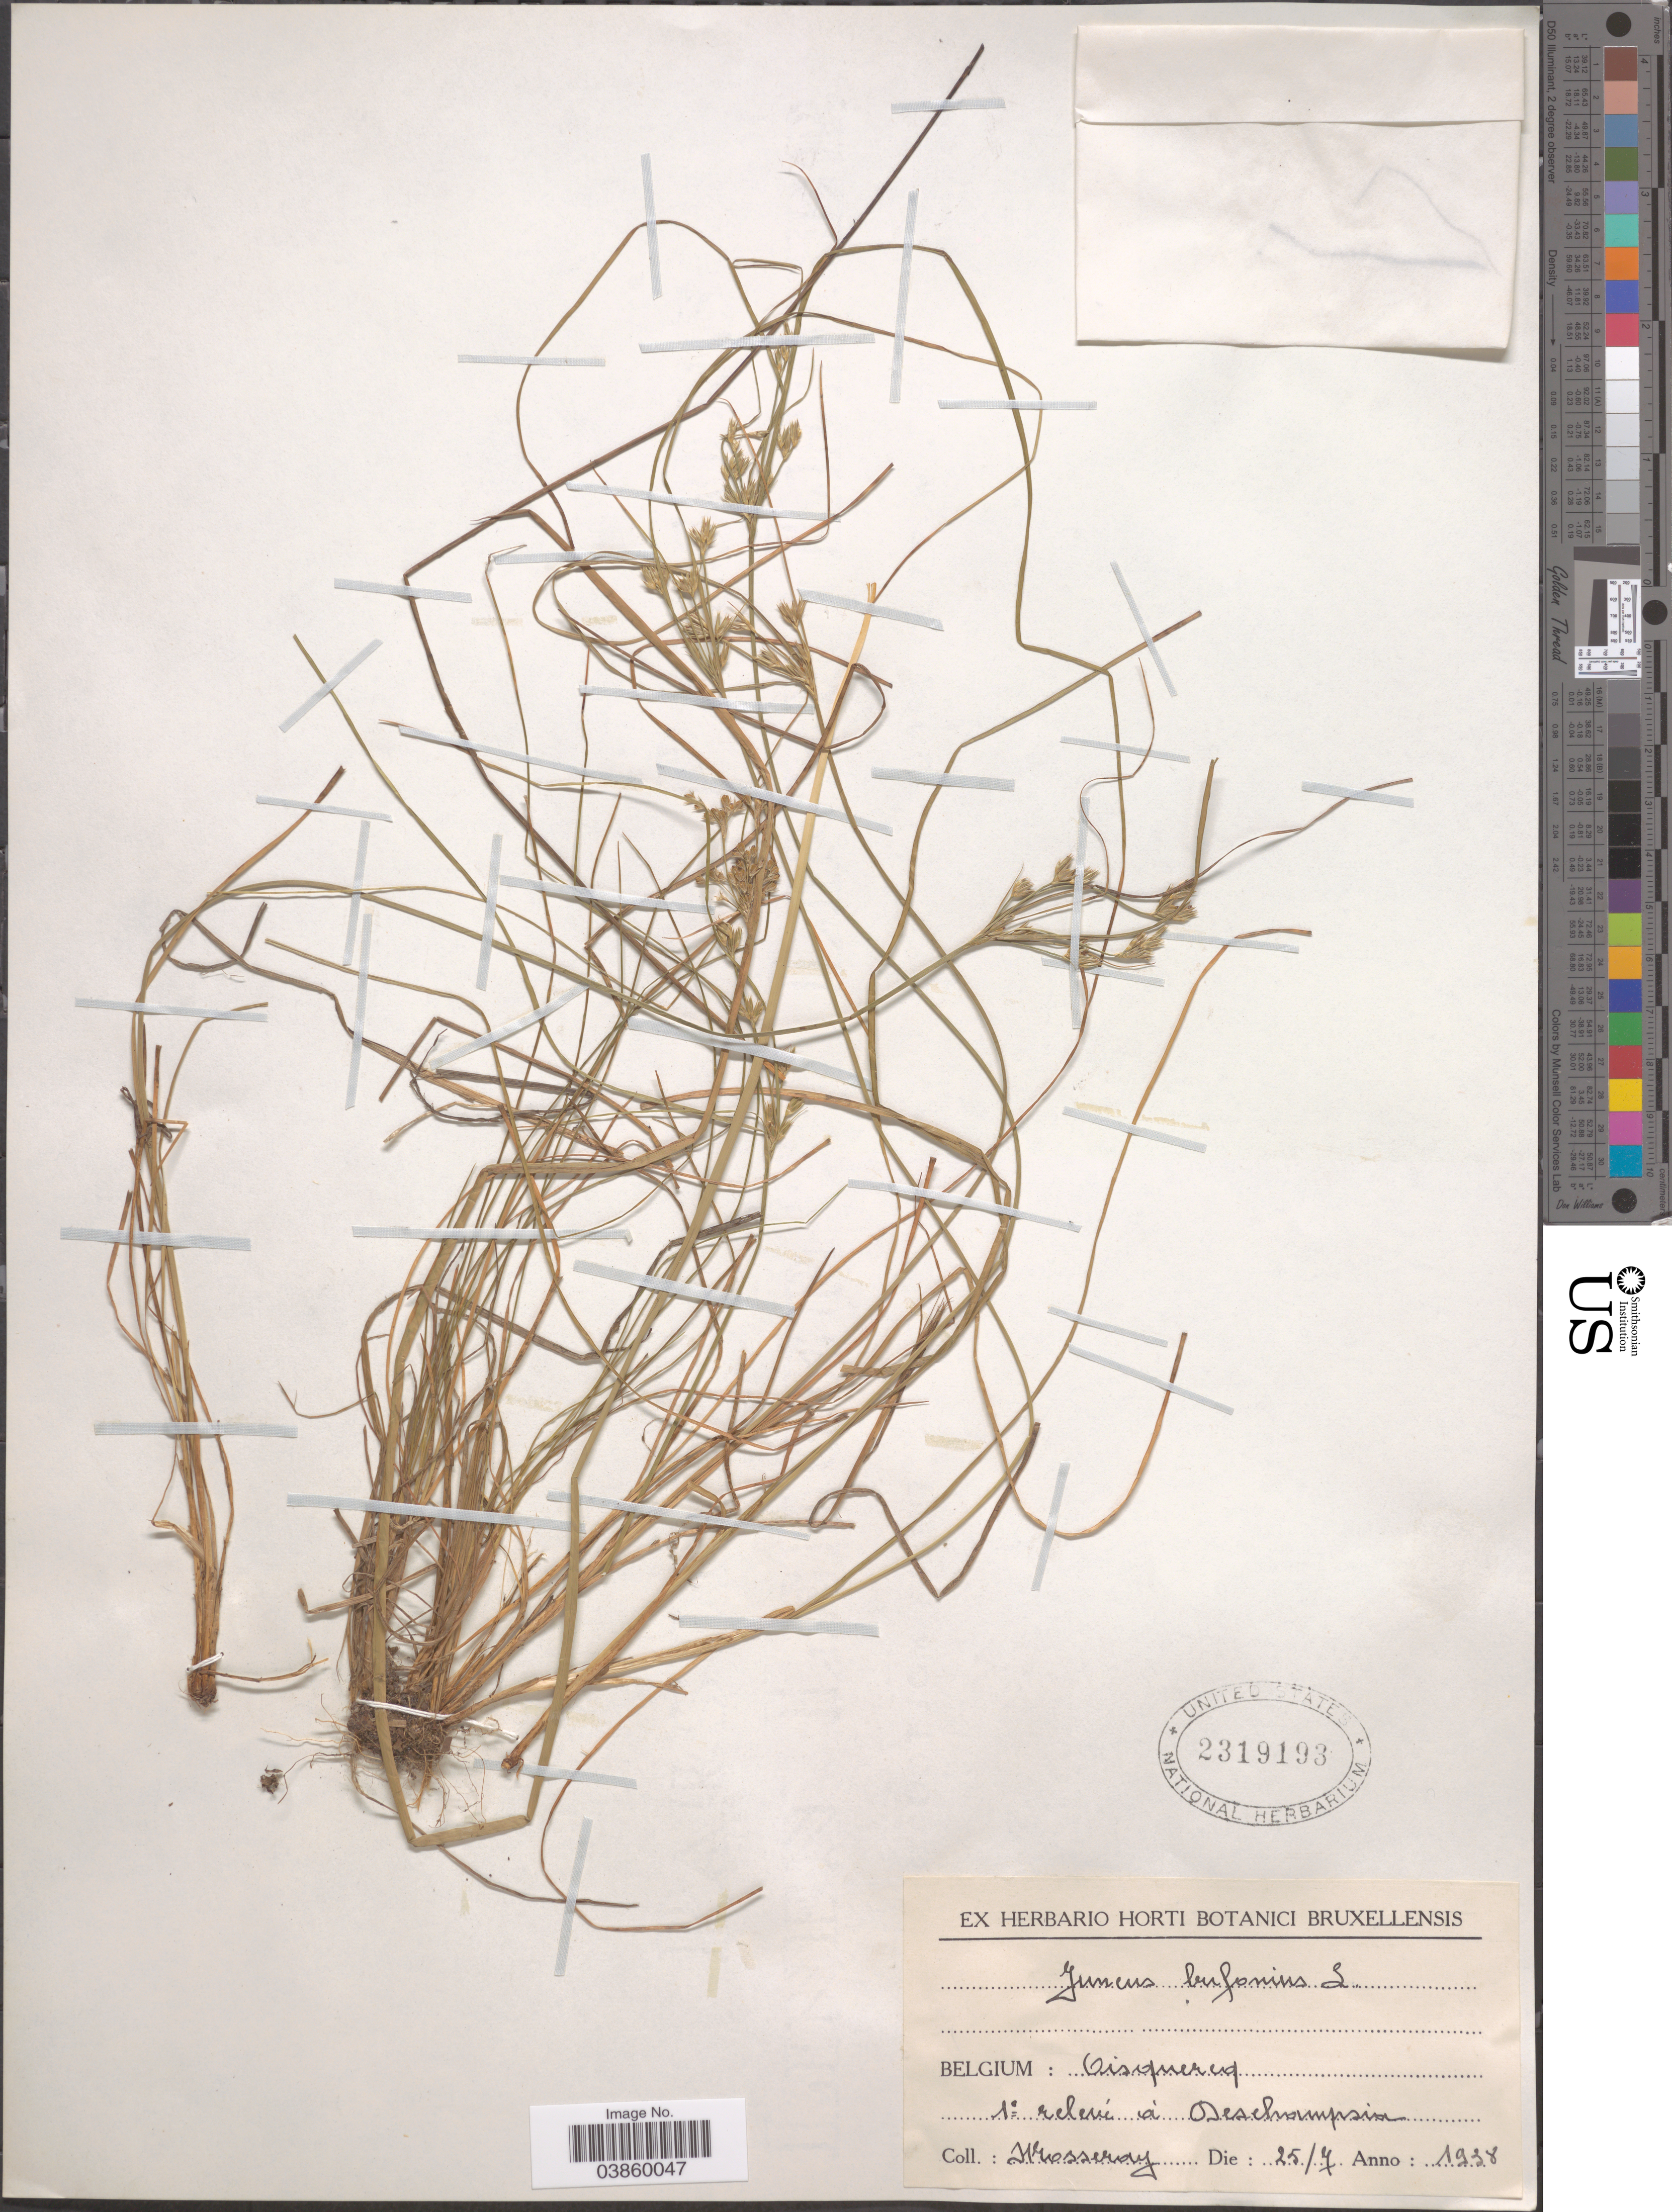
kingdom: Plantae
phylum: Tracheophyta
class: Liliopsida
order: Poales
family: Juncaceae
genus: Juncus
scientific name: Juncus bufonius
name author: L.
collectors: Mosseray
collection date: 1938-07-25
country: Belgium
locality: Oisqueruq, 1a relevé á Deschampsia. [interpreted]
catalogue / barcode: US 2319193